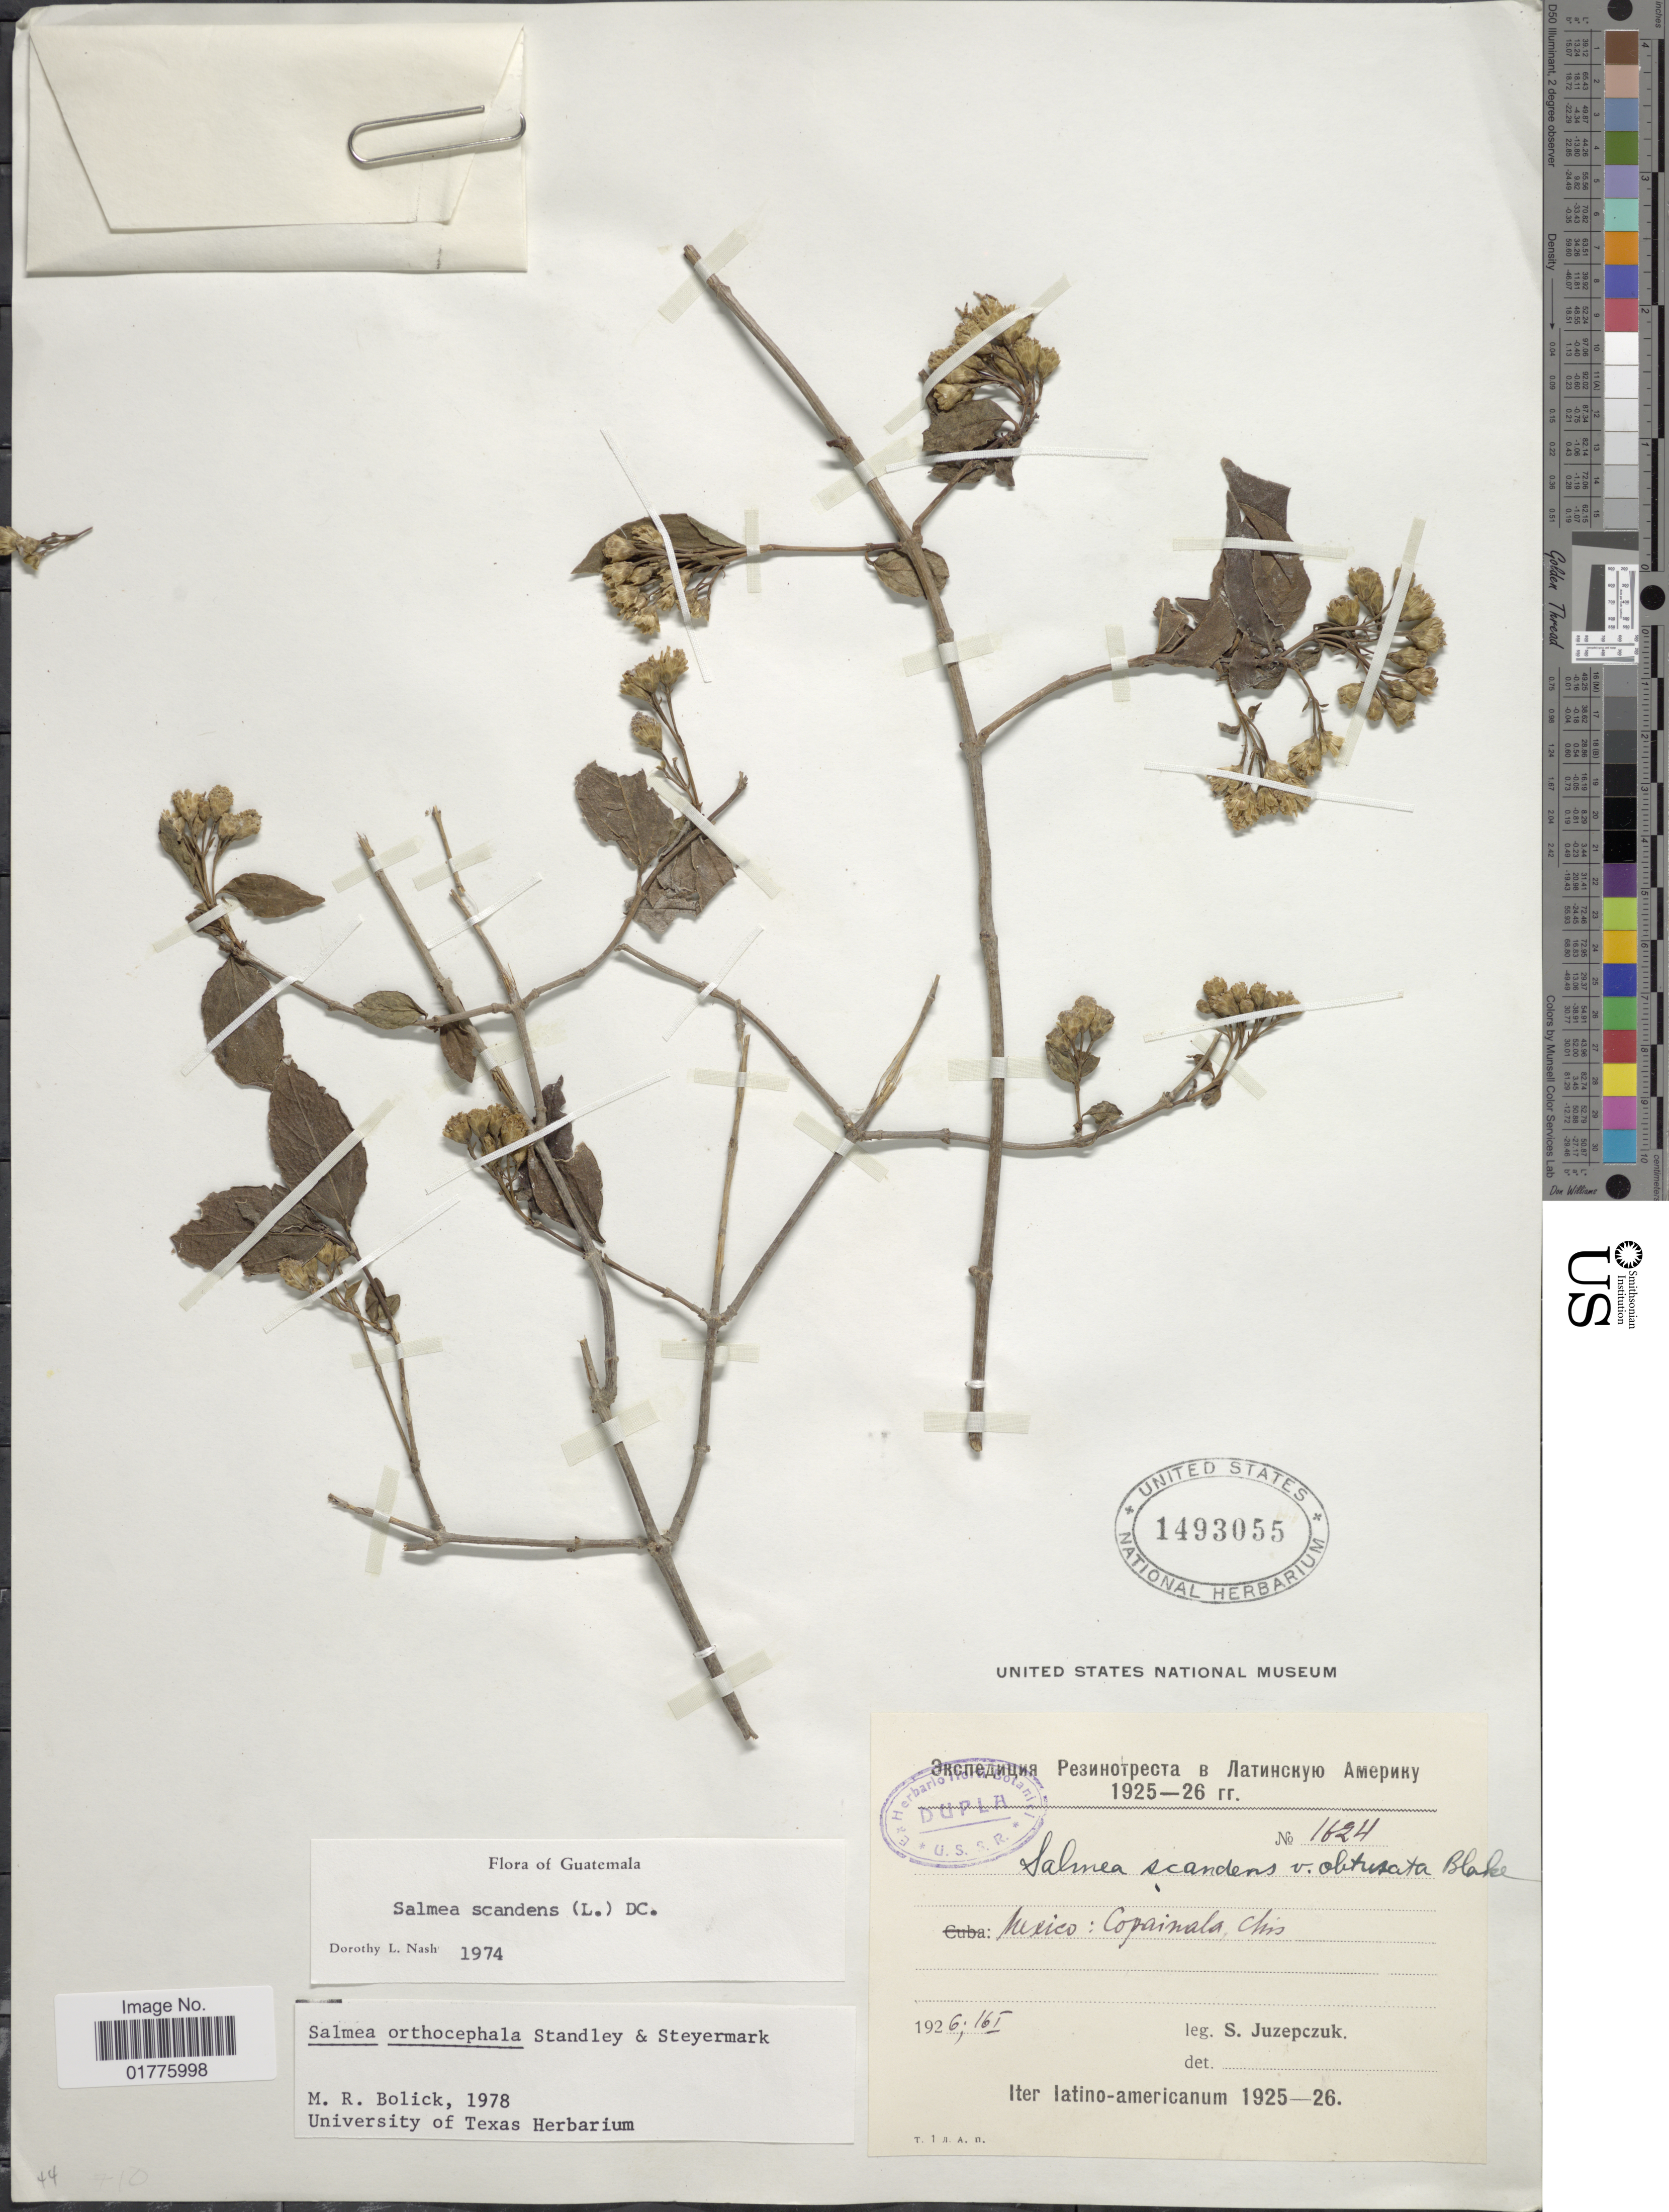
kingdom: Plantae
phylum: Tracheophyta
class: Magnoliopsida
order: Asterales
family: Asteraceae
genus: Salmea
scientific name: Salmea orthocephala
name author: Standl. & Steyerm.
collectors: S. V. Juzepczuk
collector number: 1624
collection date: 1926-01-15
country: Mexico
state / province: Chiapas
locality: Copaimala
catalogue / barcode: US 1493055